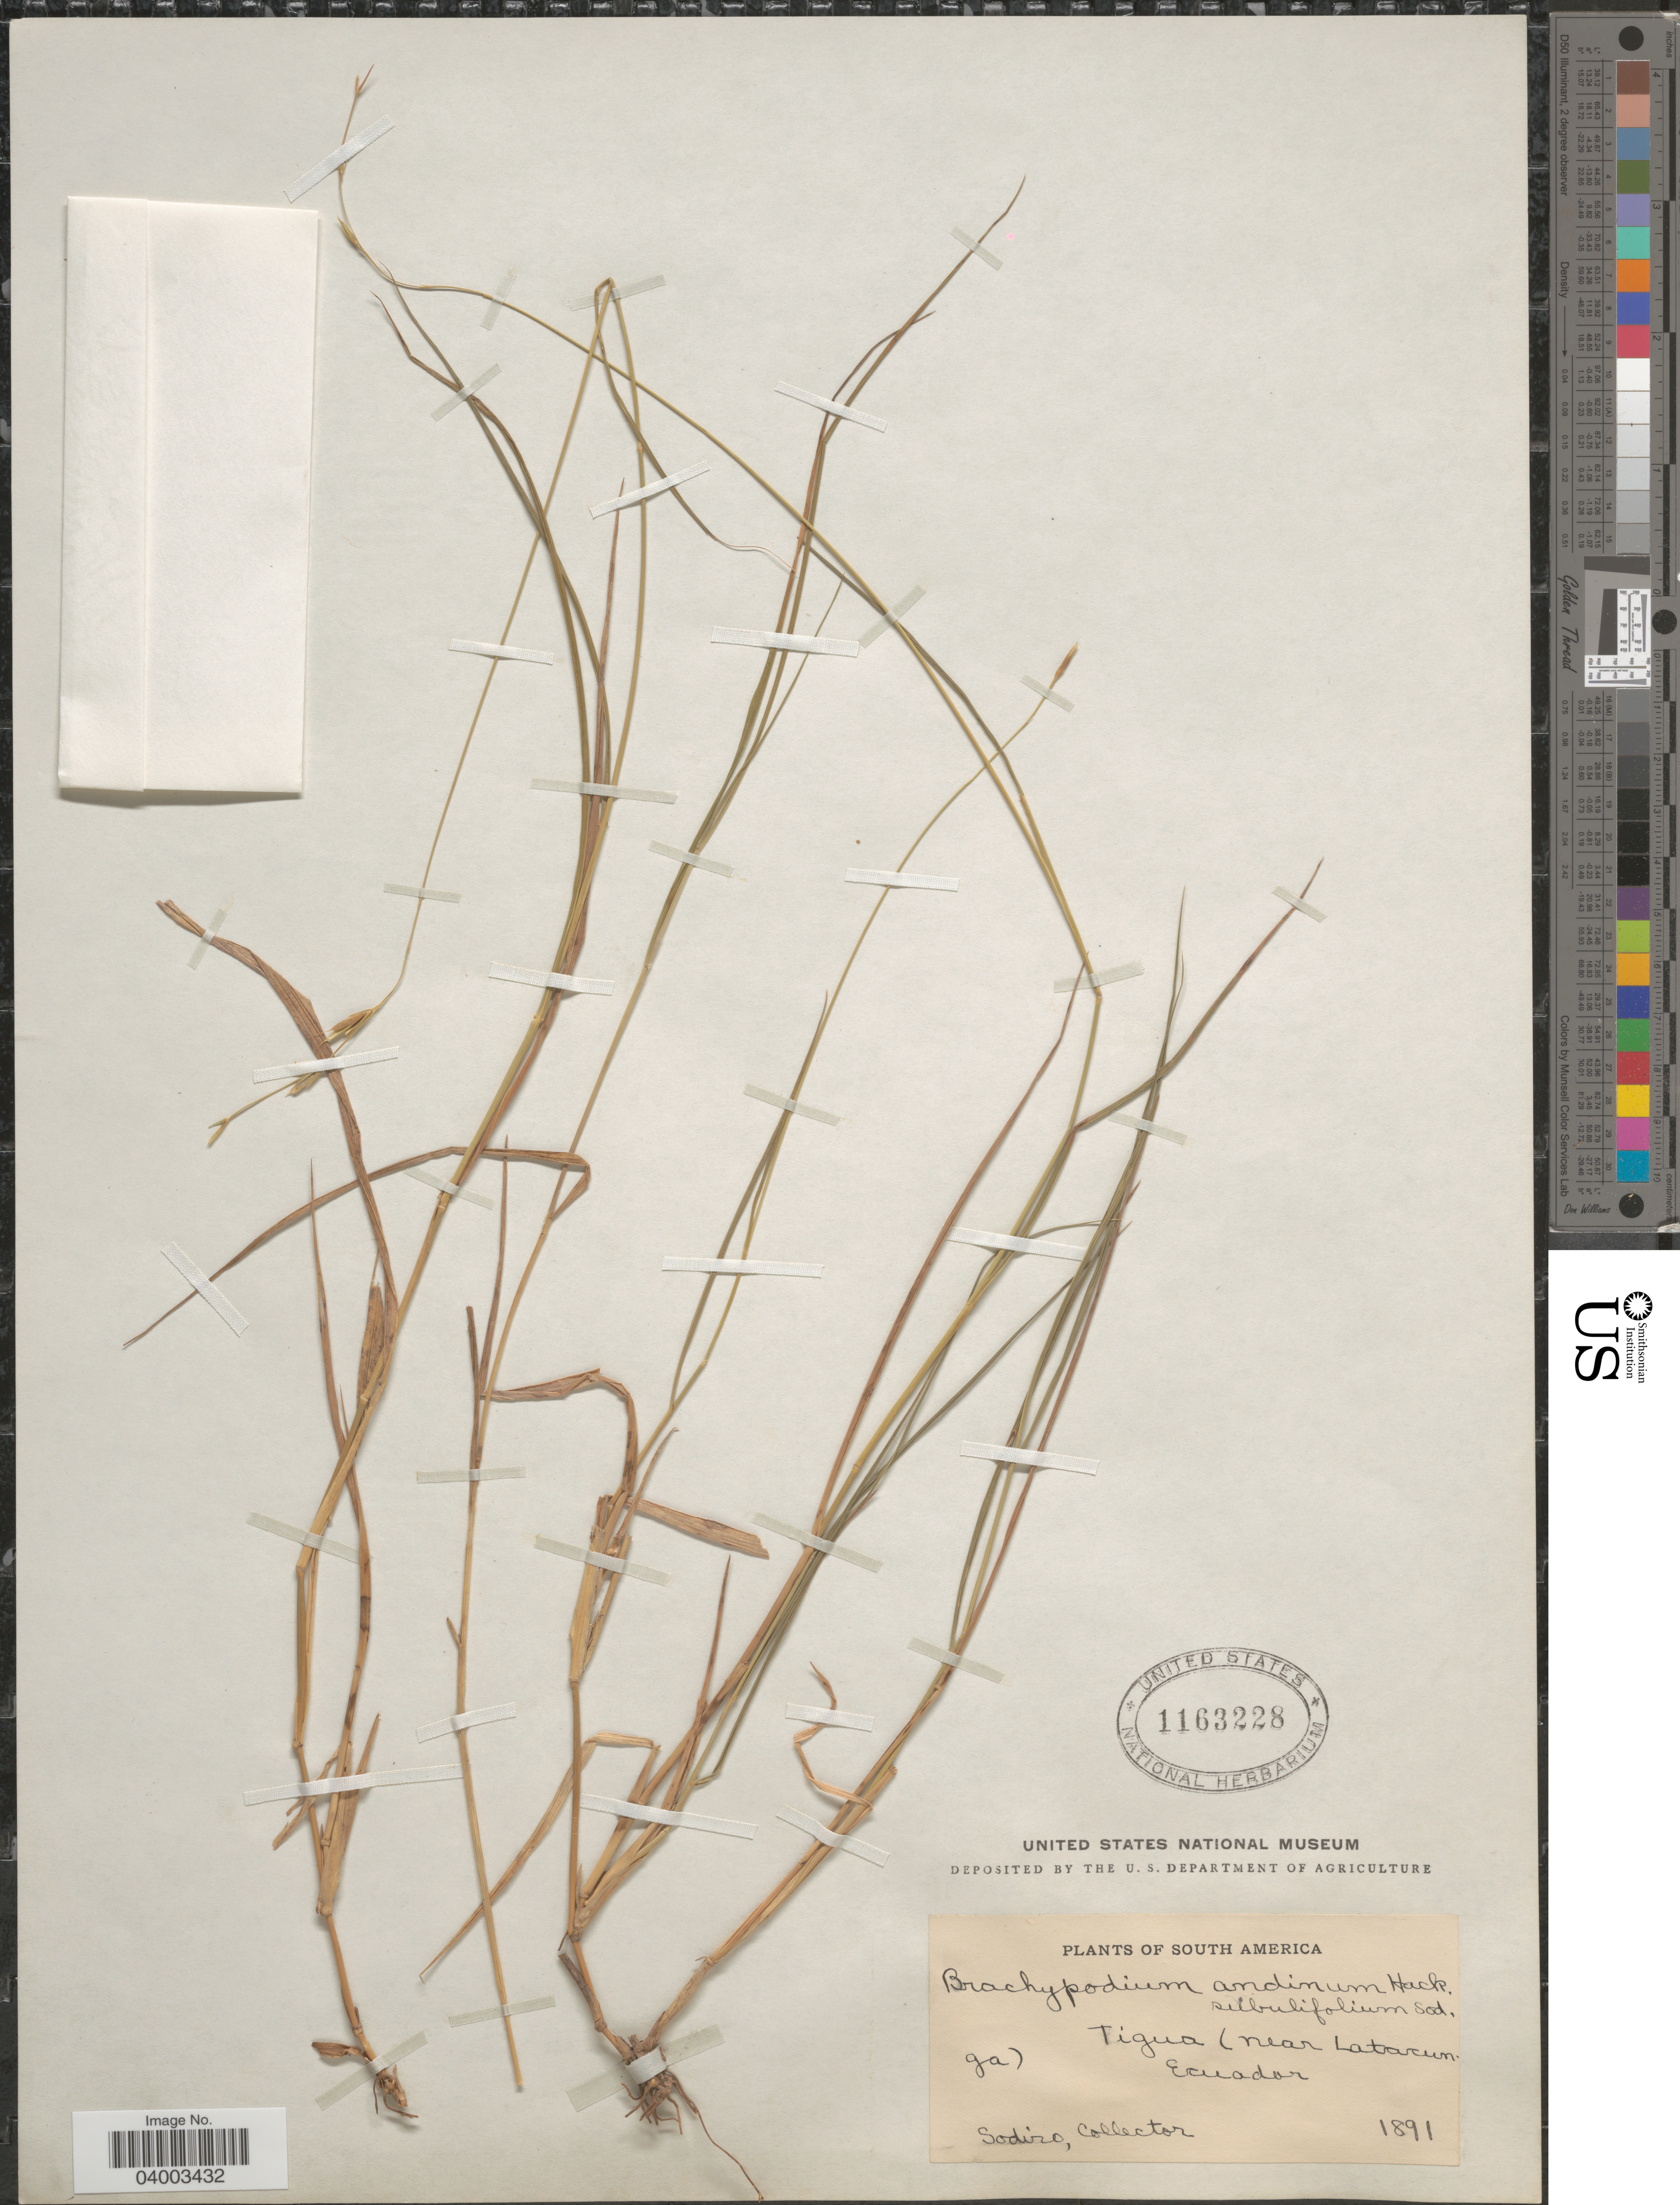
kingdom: Plantae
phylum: Tracheophyta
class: Liliopsida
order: Poales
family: Poaceae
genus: Brachypodium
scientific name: Brachypodium andinum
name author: Hack. ex Sodiro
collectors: Sodiro, --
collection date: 1891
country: Ecuador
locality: Tigua (near Latacunga).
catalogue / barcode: US 1163228